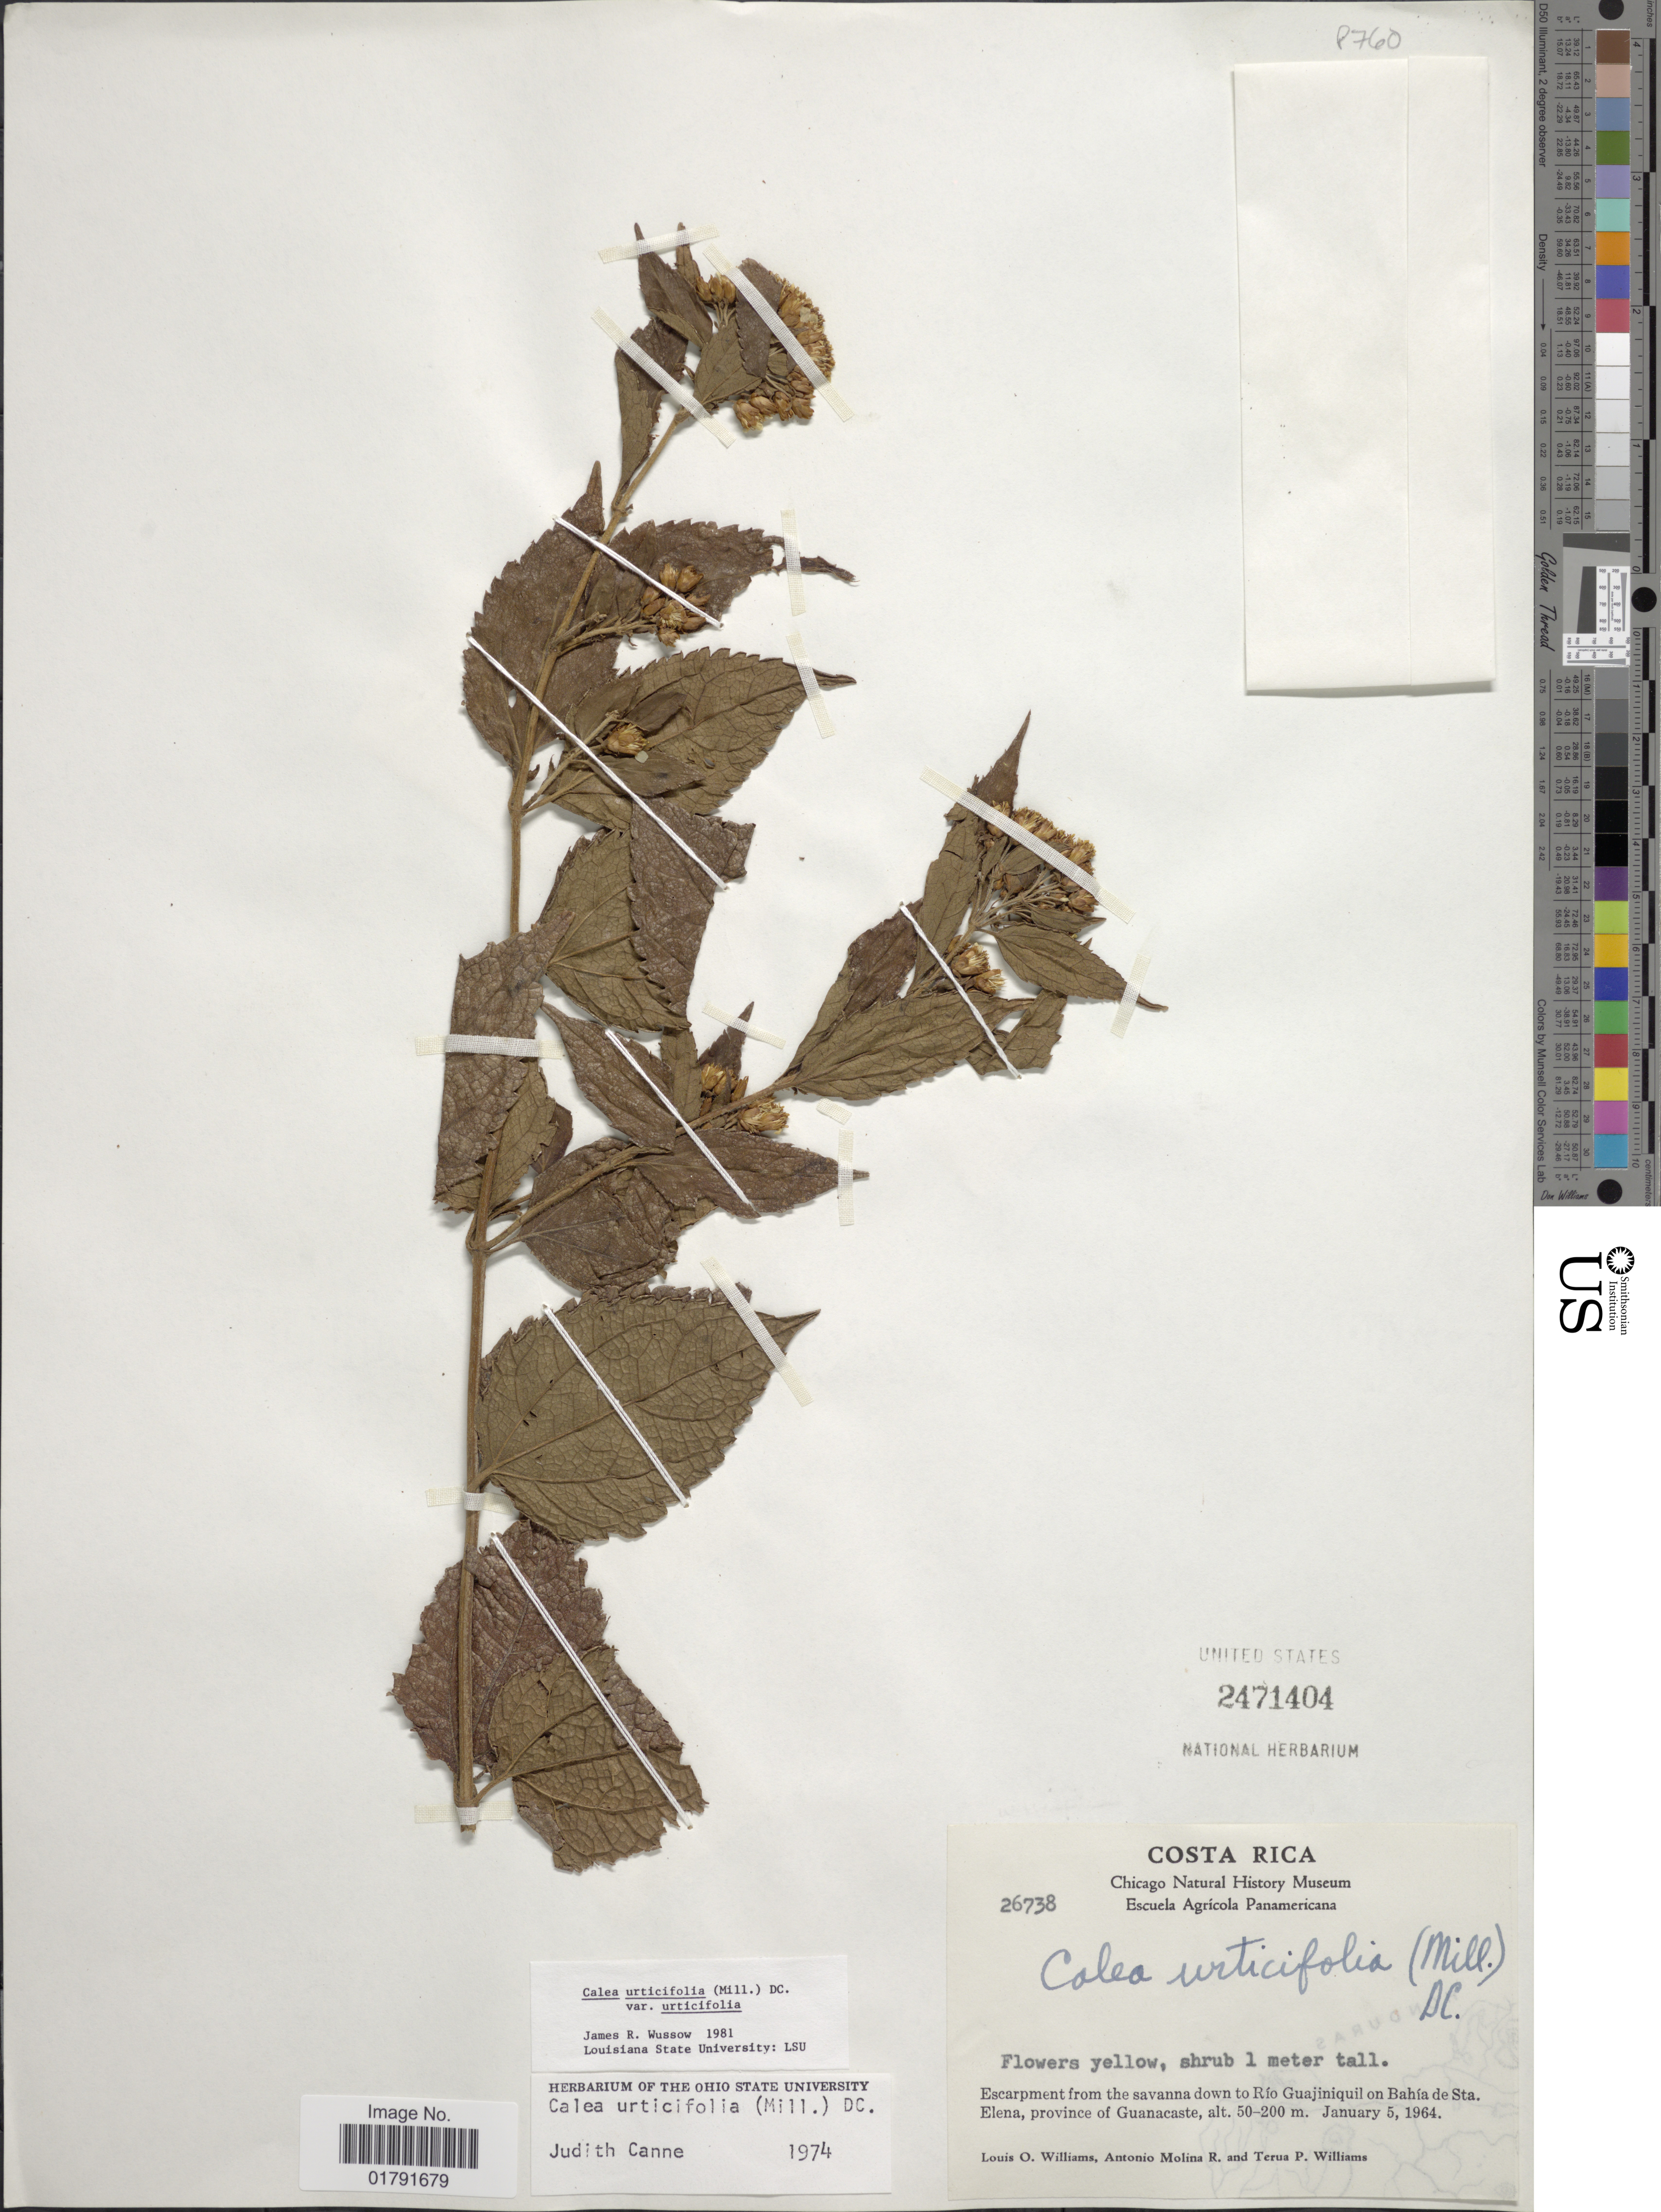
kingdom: Plantae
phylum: Tracheophyta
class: Magnoliopsida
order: Asterales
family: Asteraceae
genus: Calea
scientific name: Calea urticifolia var. urticifolia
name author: (Mill.) DC.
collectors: L. O. Williams, A. Molina R. & T. P. Williams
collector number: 26738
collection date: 1964-01-05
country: Costa Rica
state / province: Guanacaste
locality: Escarpment from the savanna down to Rio Guajiniquil on Bahia de Sta. Elena.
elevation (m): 50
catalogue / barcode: US 2471404